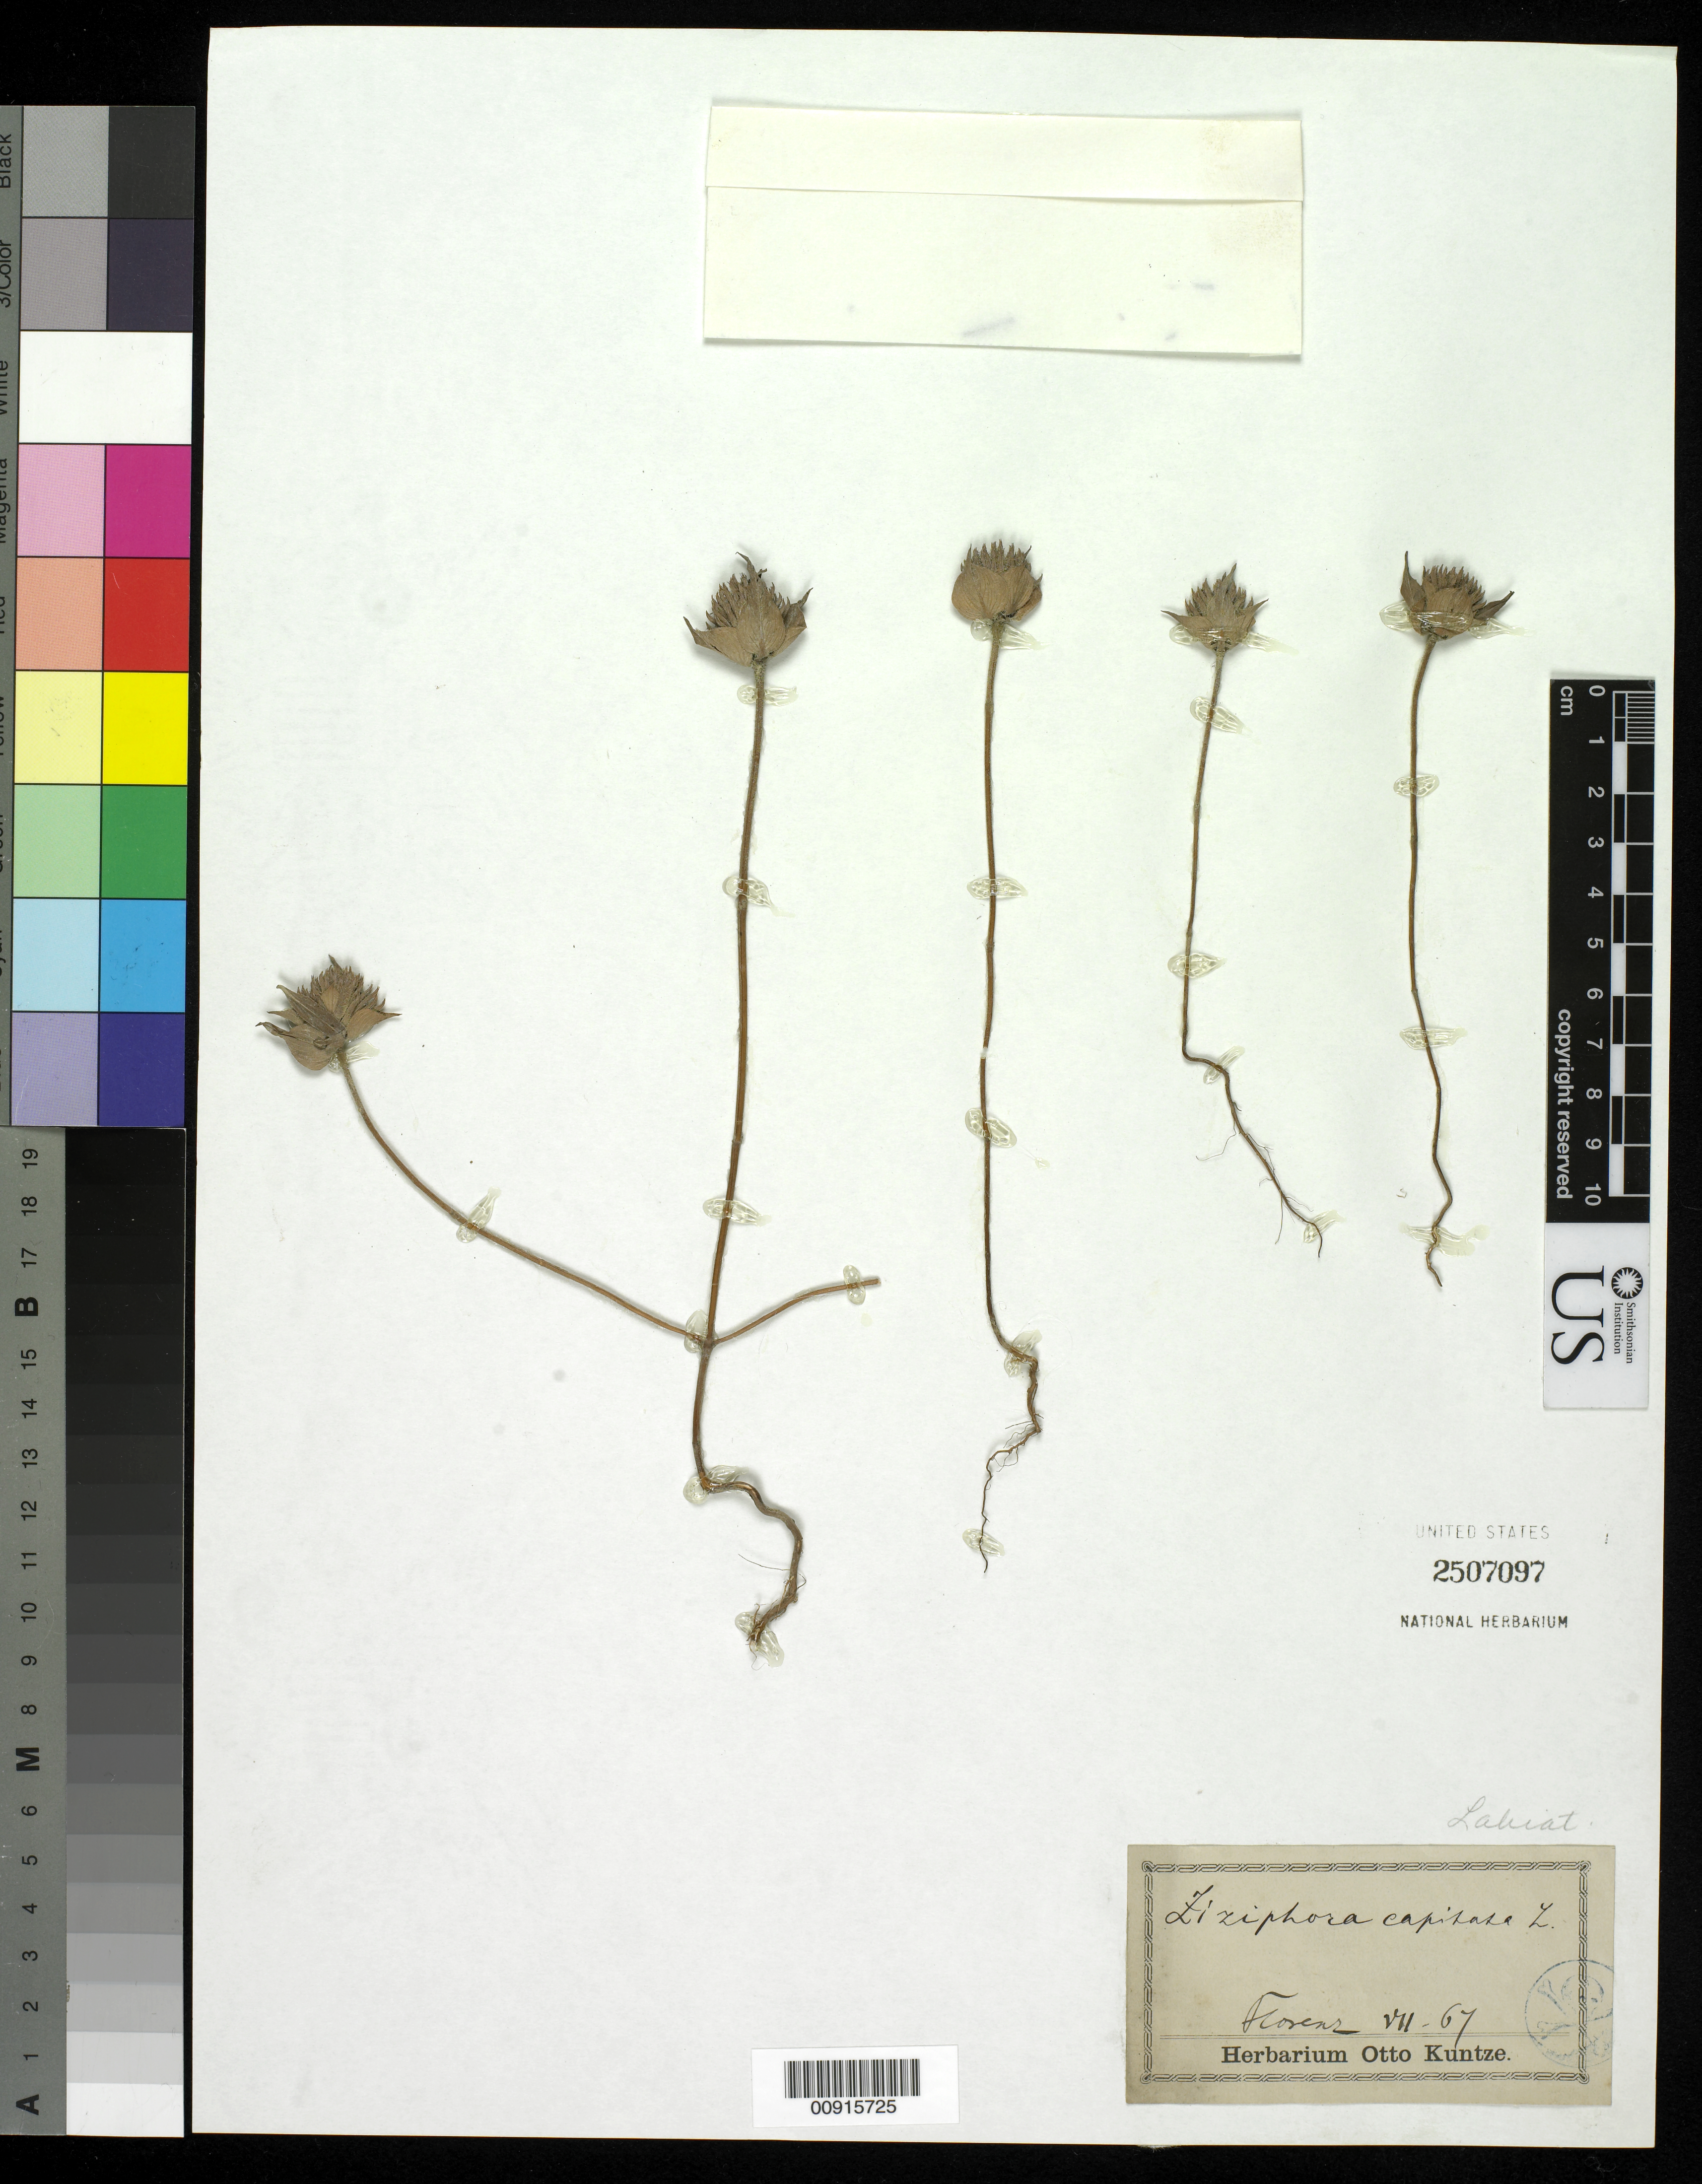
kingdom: Plantae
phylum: Tracheophyta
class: Magnoliopsida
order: Lamiales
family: Lamiaceae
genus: Ziziphora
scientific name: Ziziphora capitata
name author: L.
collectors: ex Herb. O. Kuntze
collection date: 1867-07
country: Italy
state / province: Tuscany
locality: Florence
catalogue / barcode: US 2507097